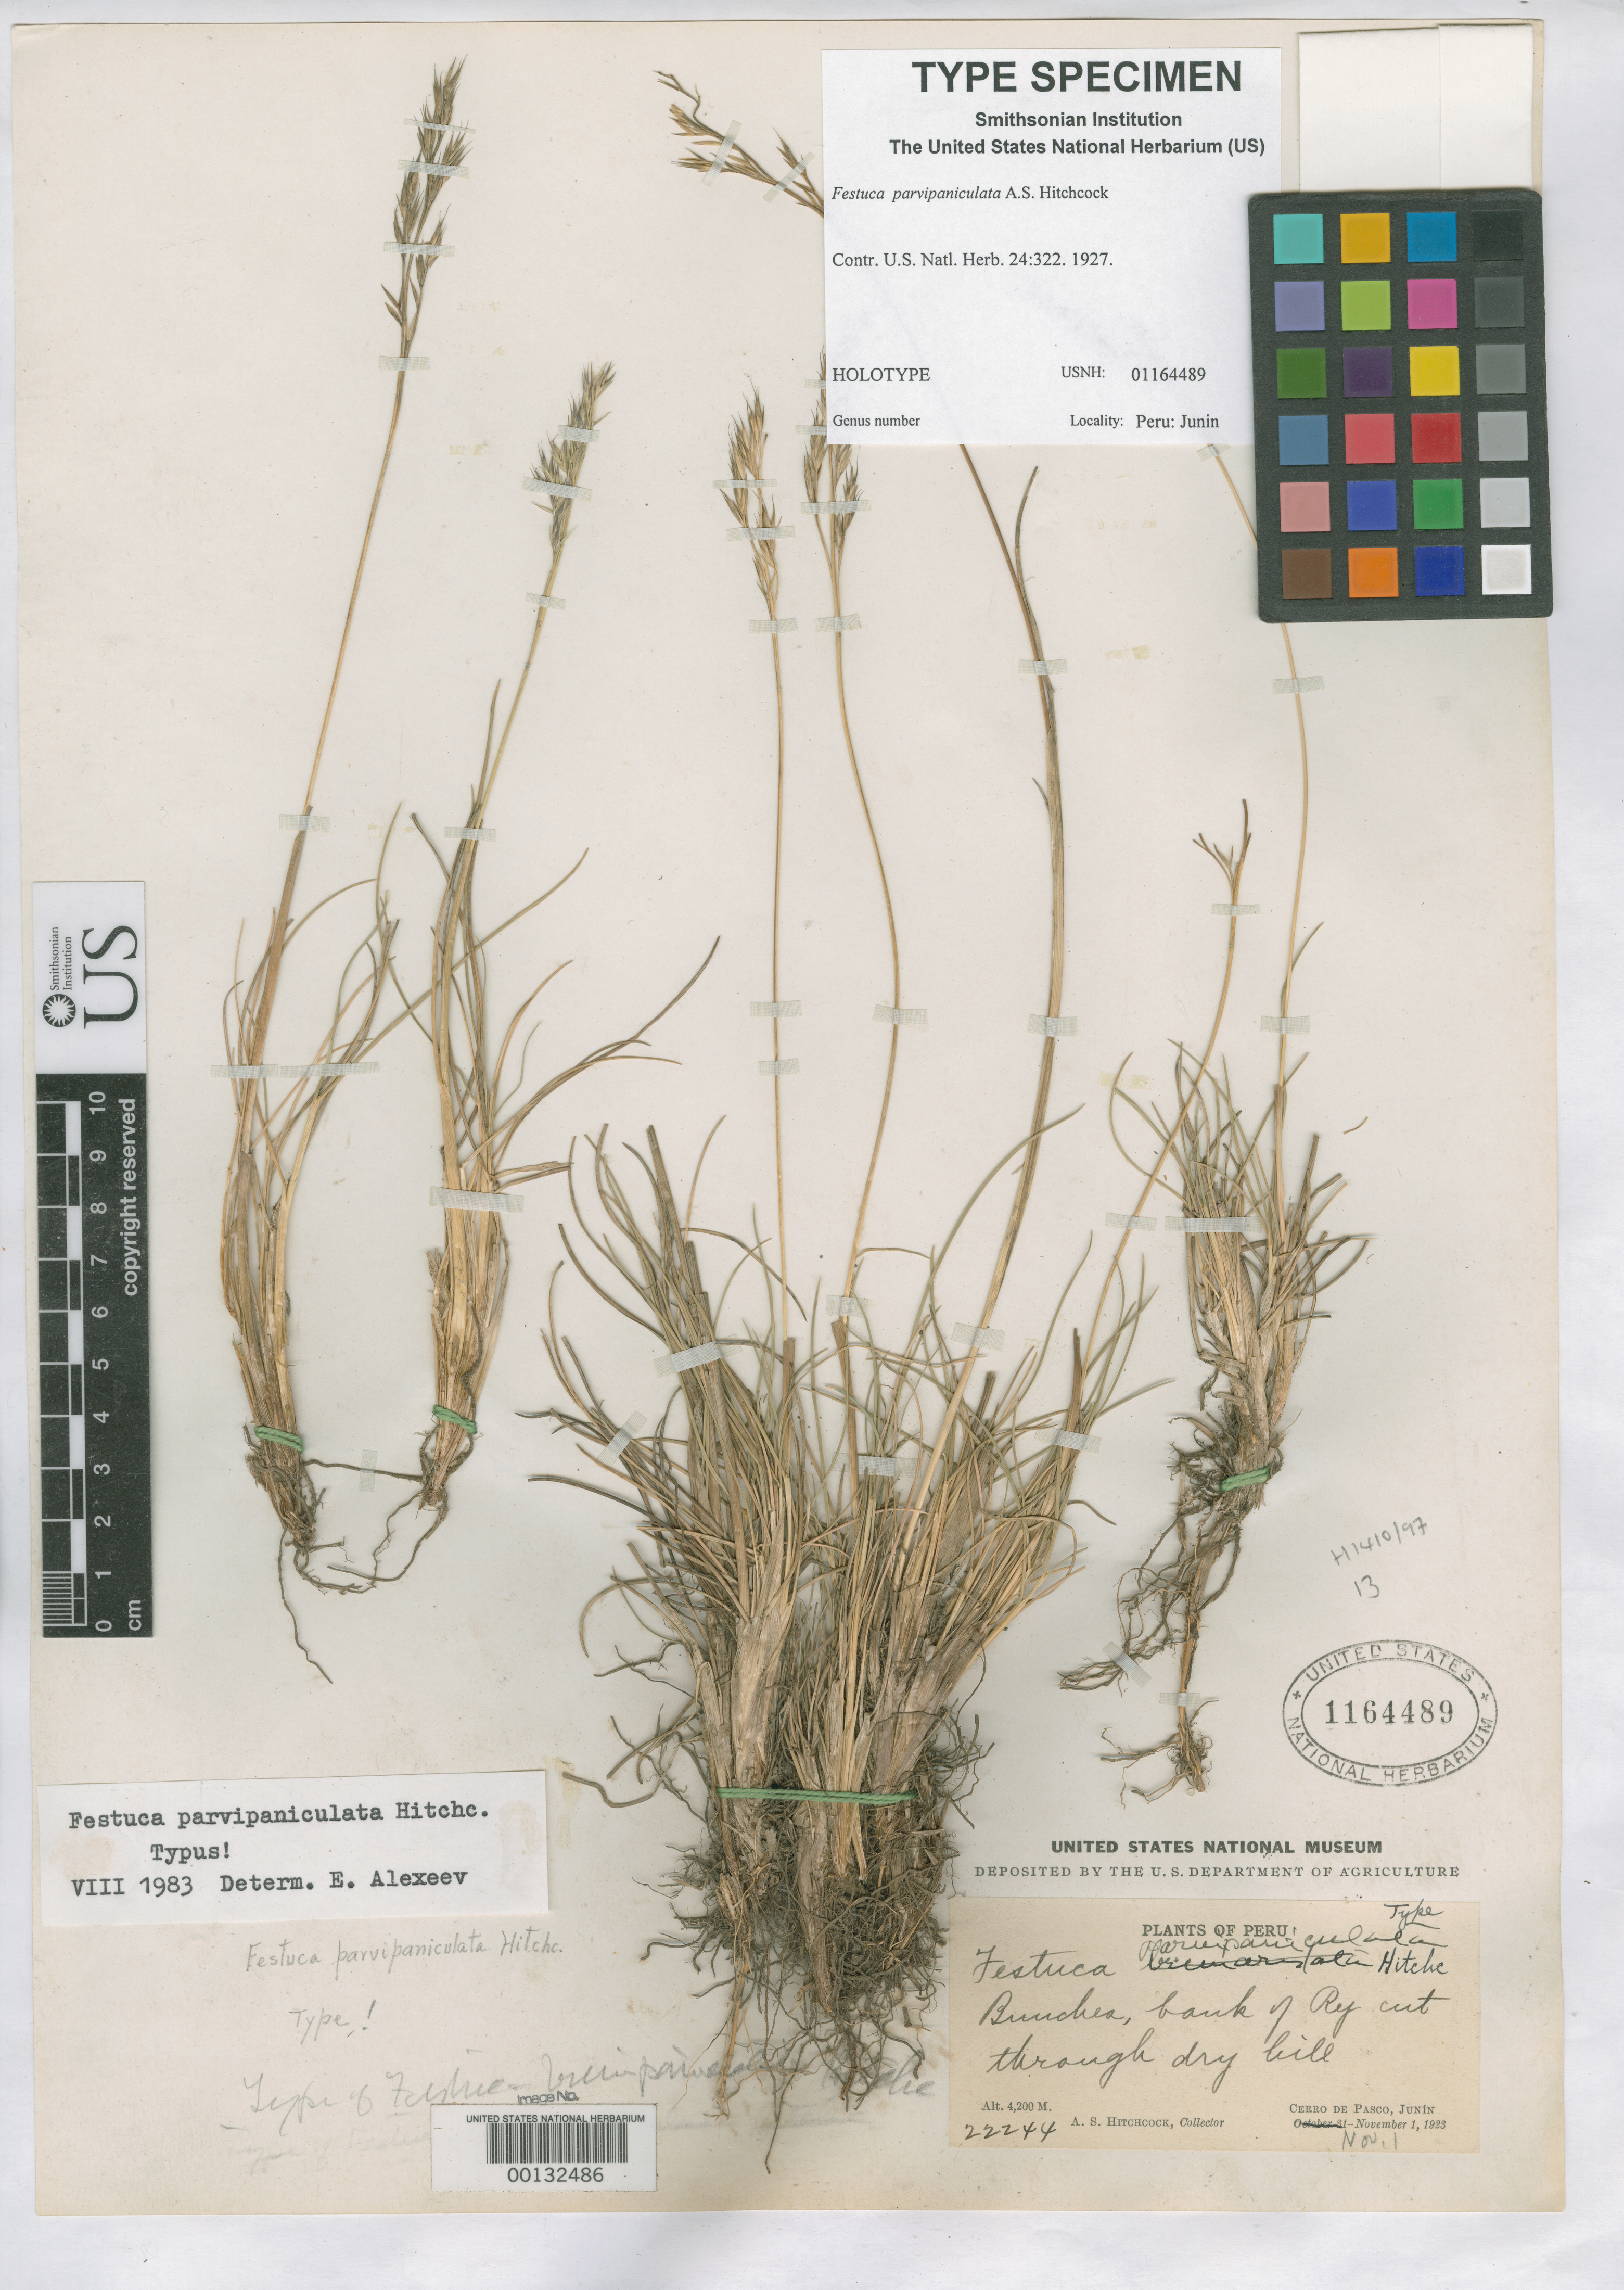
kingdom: Plantae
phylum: Tracheophyta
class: Liliopsida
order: Poales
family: Poaceae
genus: Festuca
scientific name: Festuca parvipaniculata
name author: Hitchc.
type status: Holotype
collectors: A. S. Hitchcock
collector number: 22244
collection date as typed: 01 Nov 1923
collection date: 1923-11-01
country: Peru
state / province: Junín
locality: Cerro de Pasco, bank of Rey Cut through Dry Hill.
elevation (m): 4200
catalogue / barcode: US 1164489